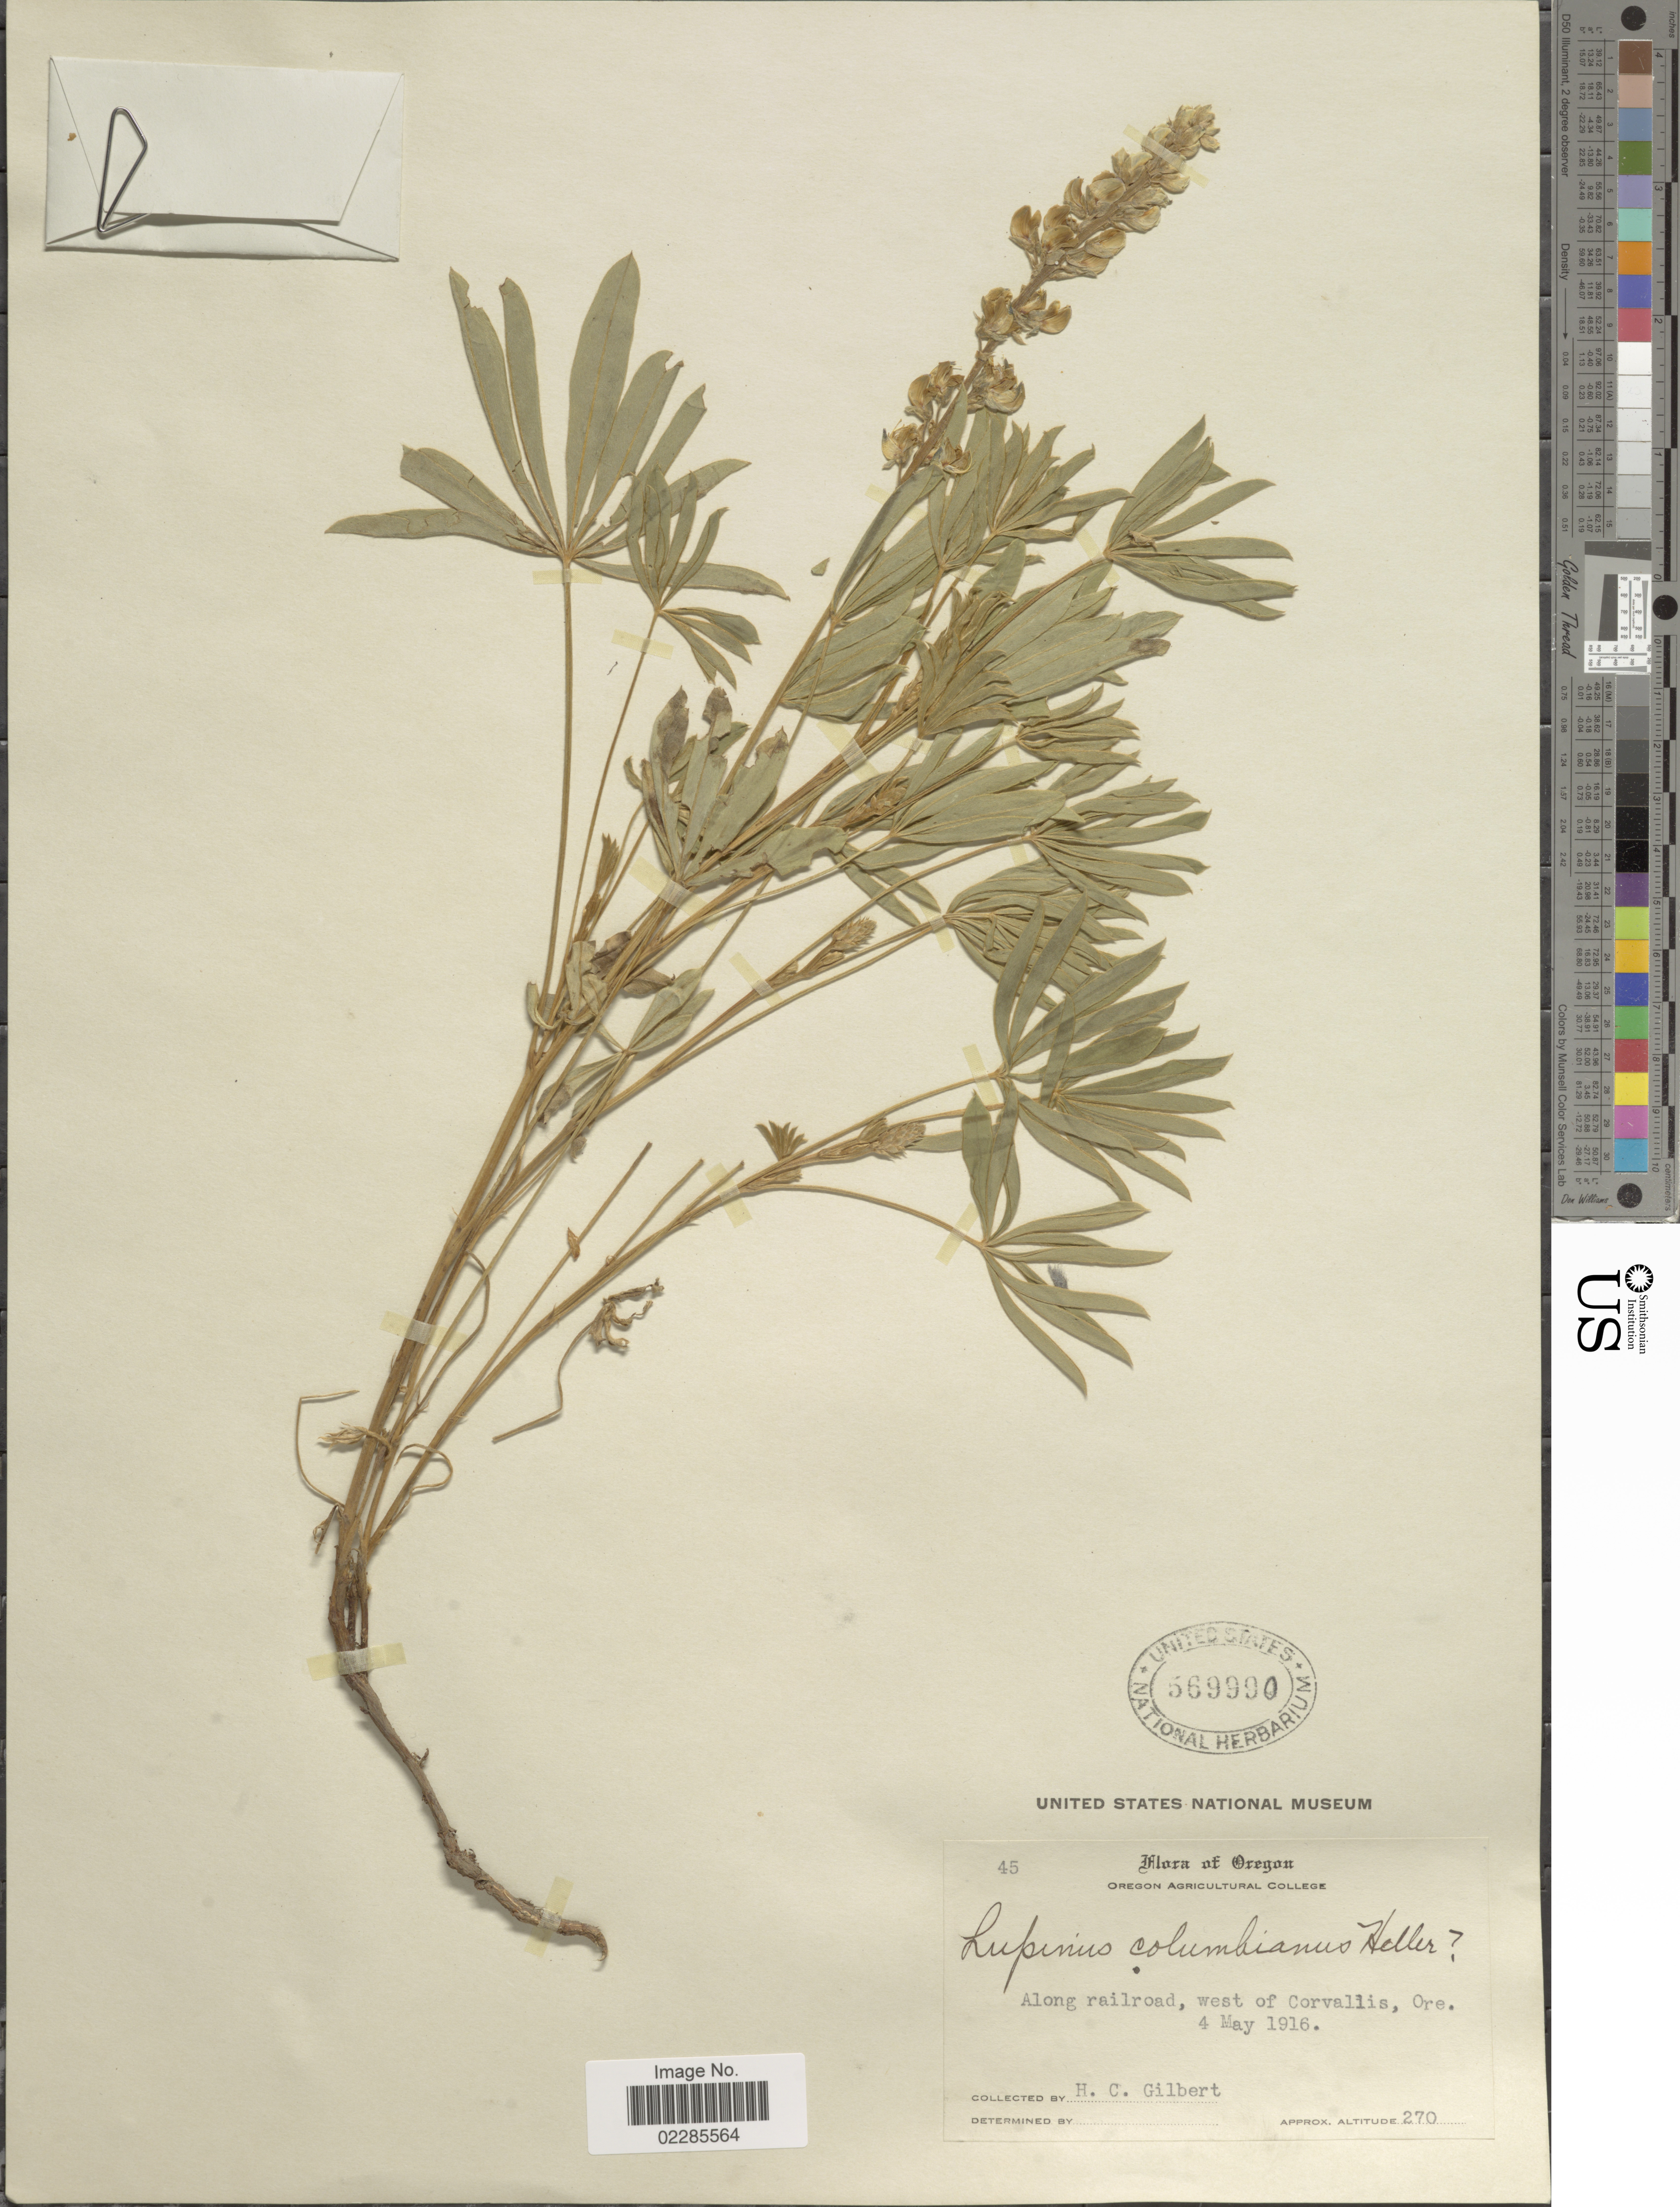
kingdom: Plantae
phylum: Tracheophyta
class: Magnoliopsida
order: Fabales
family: Fabaceae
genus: Lupinus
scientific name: Lupinus latifolius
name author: Lindl. ex J. Agardh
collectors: H. Gilbert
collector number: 45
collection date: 1916-05-04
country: United States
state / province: Oregon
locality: Along railroad, west of Corvallis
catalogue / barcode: US 569990